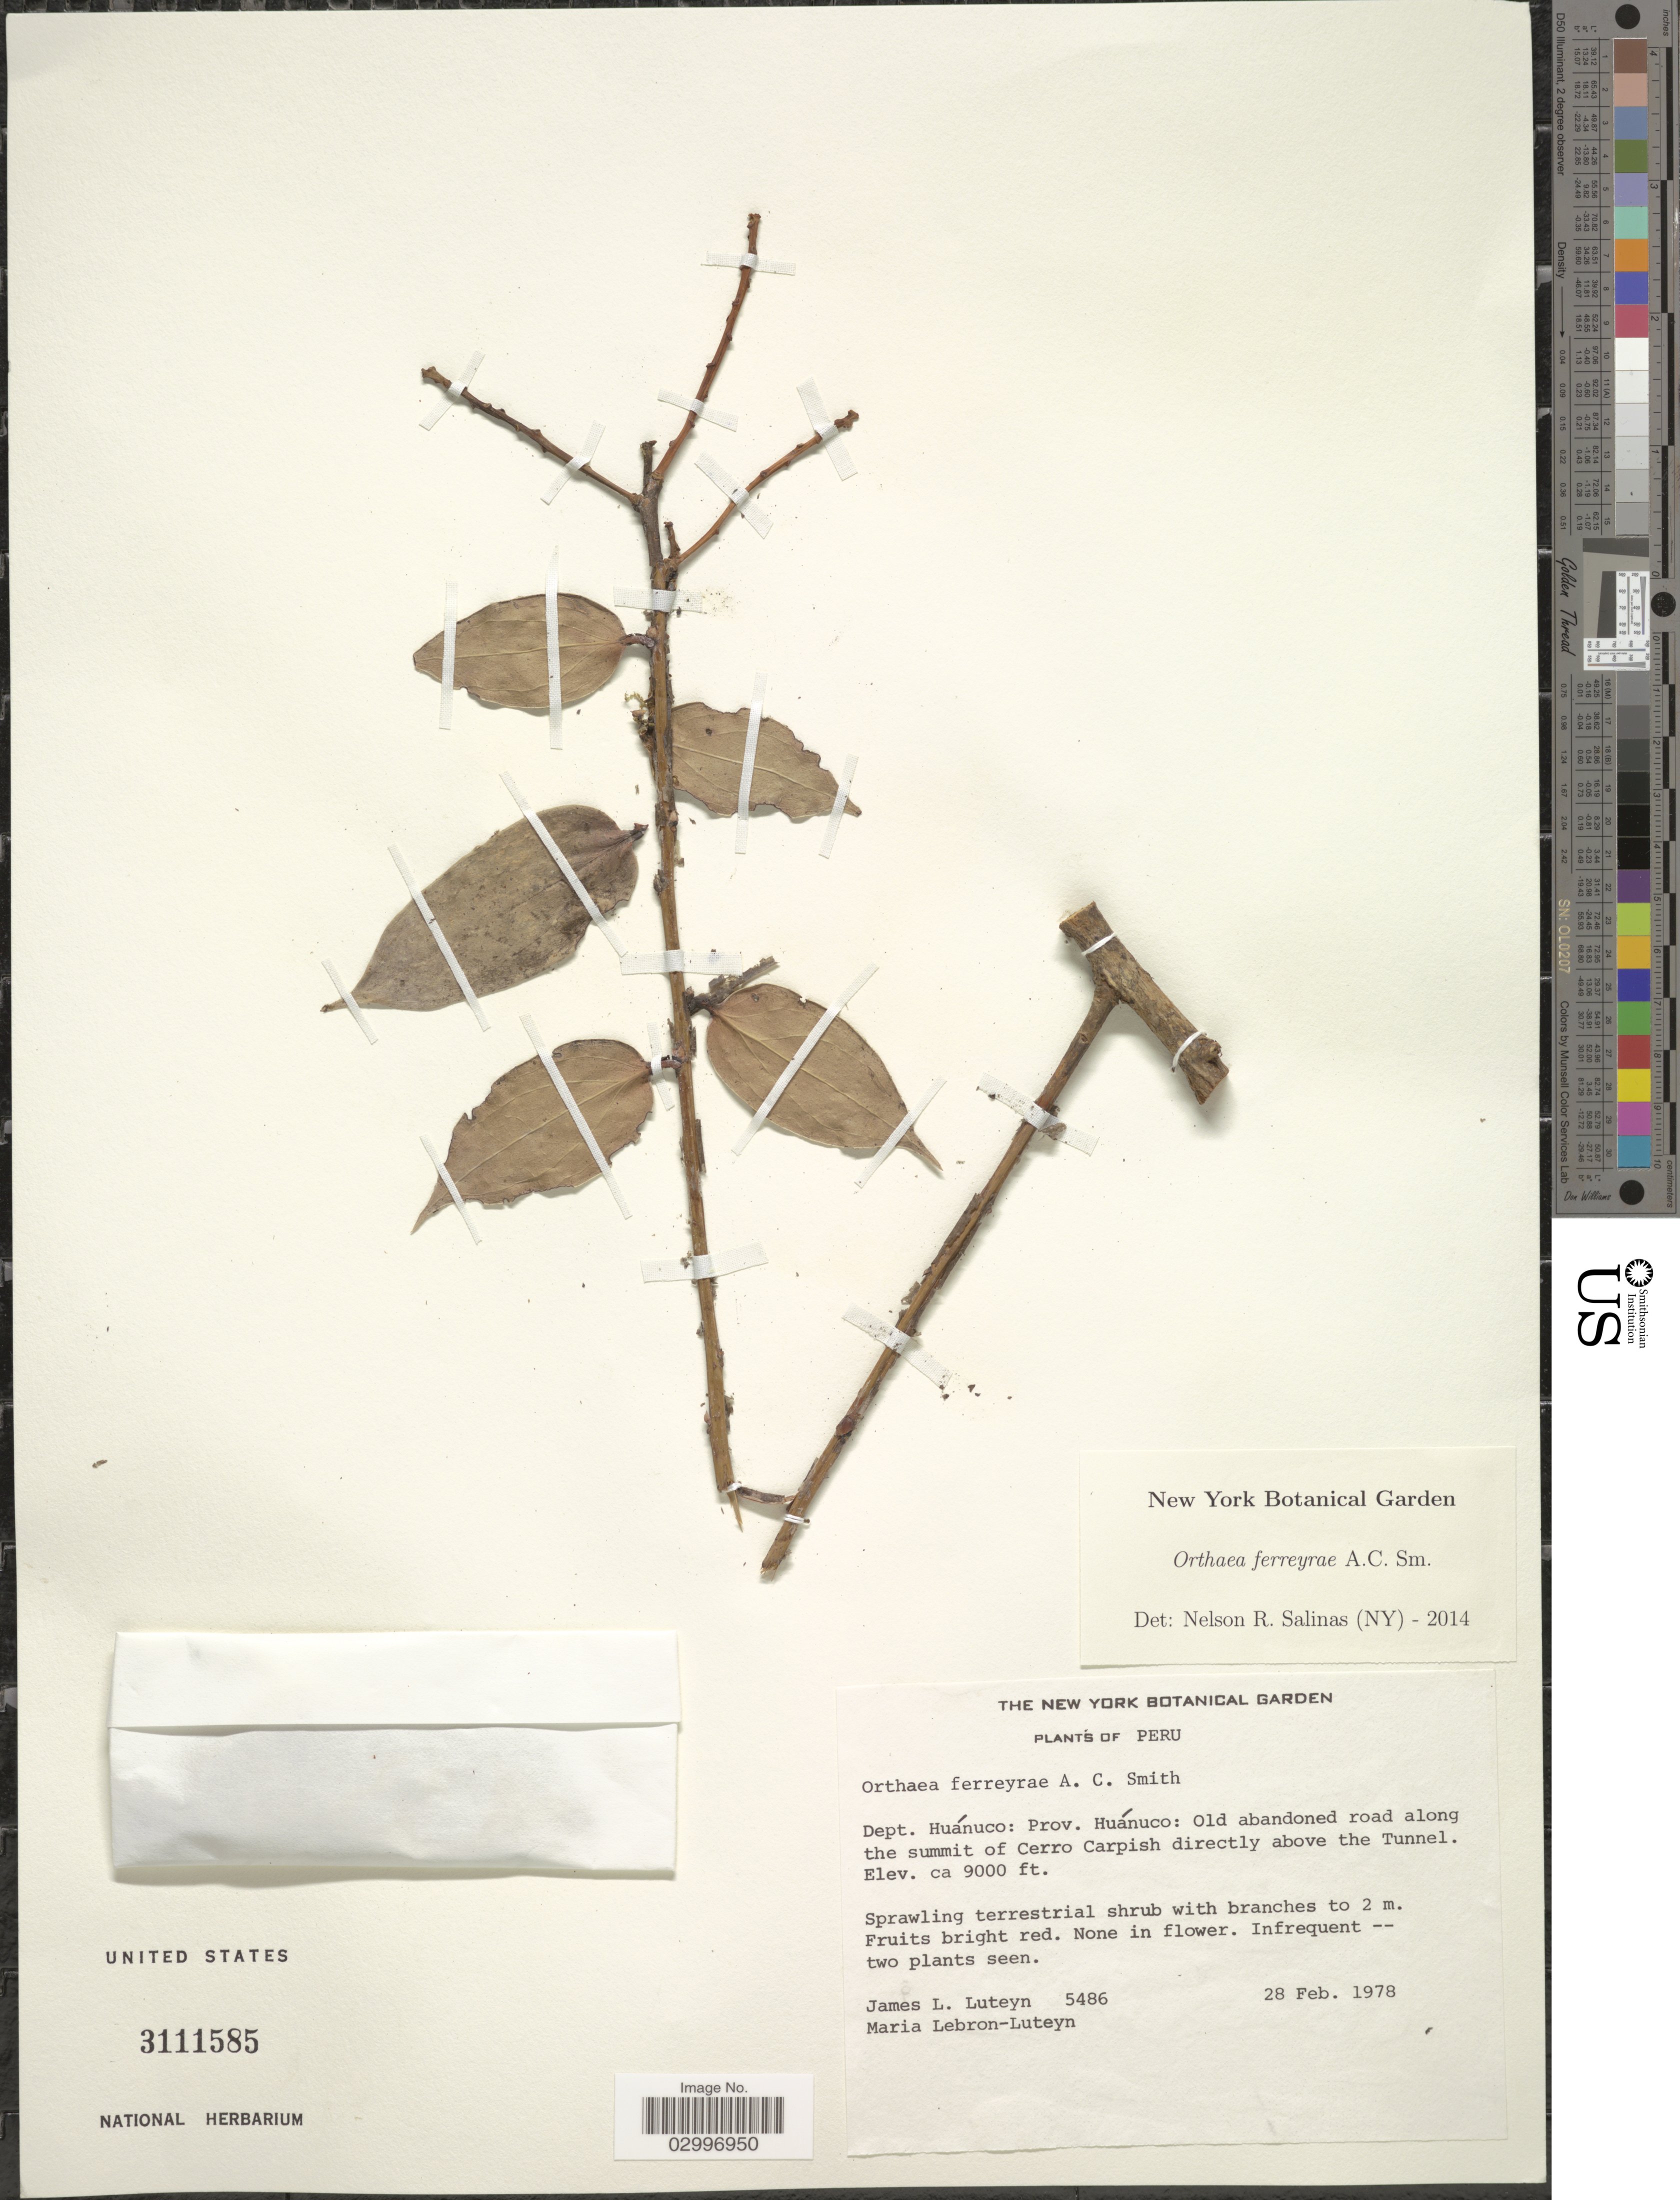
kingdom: Plantae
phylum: Tracheophyta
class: Magnoliopsida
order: Ericales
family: Ericaceae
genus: Orthaea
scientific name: Orthaea ferreyrae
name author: A.C. Sm.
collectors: J. Luteyn & M. L. Lebrón-Luteyn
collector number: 5486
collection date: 1978-02-28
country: Peru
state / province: Huánuco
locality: Dept. Huánuco: Prov. Huánuco: Old abandoned road along the summit of Cerro Carpish directly above the Tunnel.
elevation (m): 2743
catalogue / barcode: US 3111585